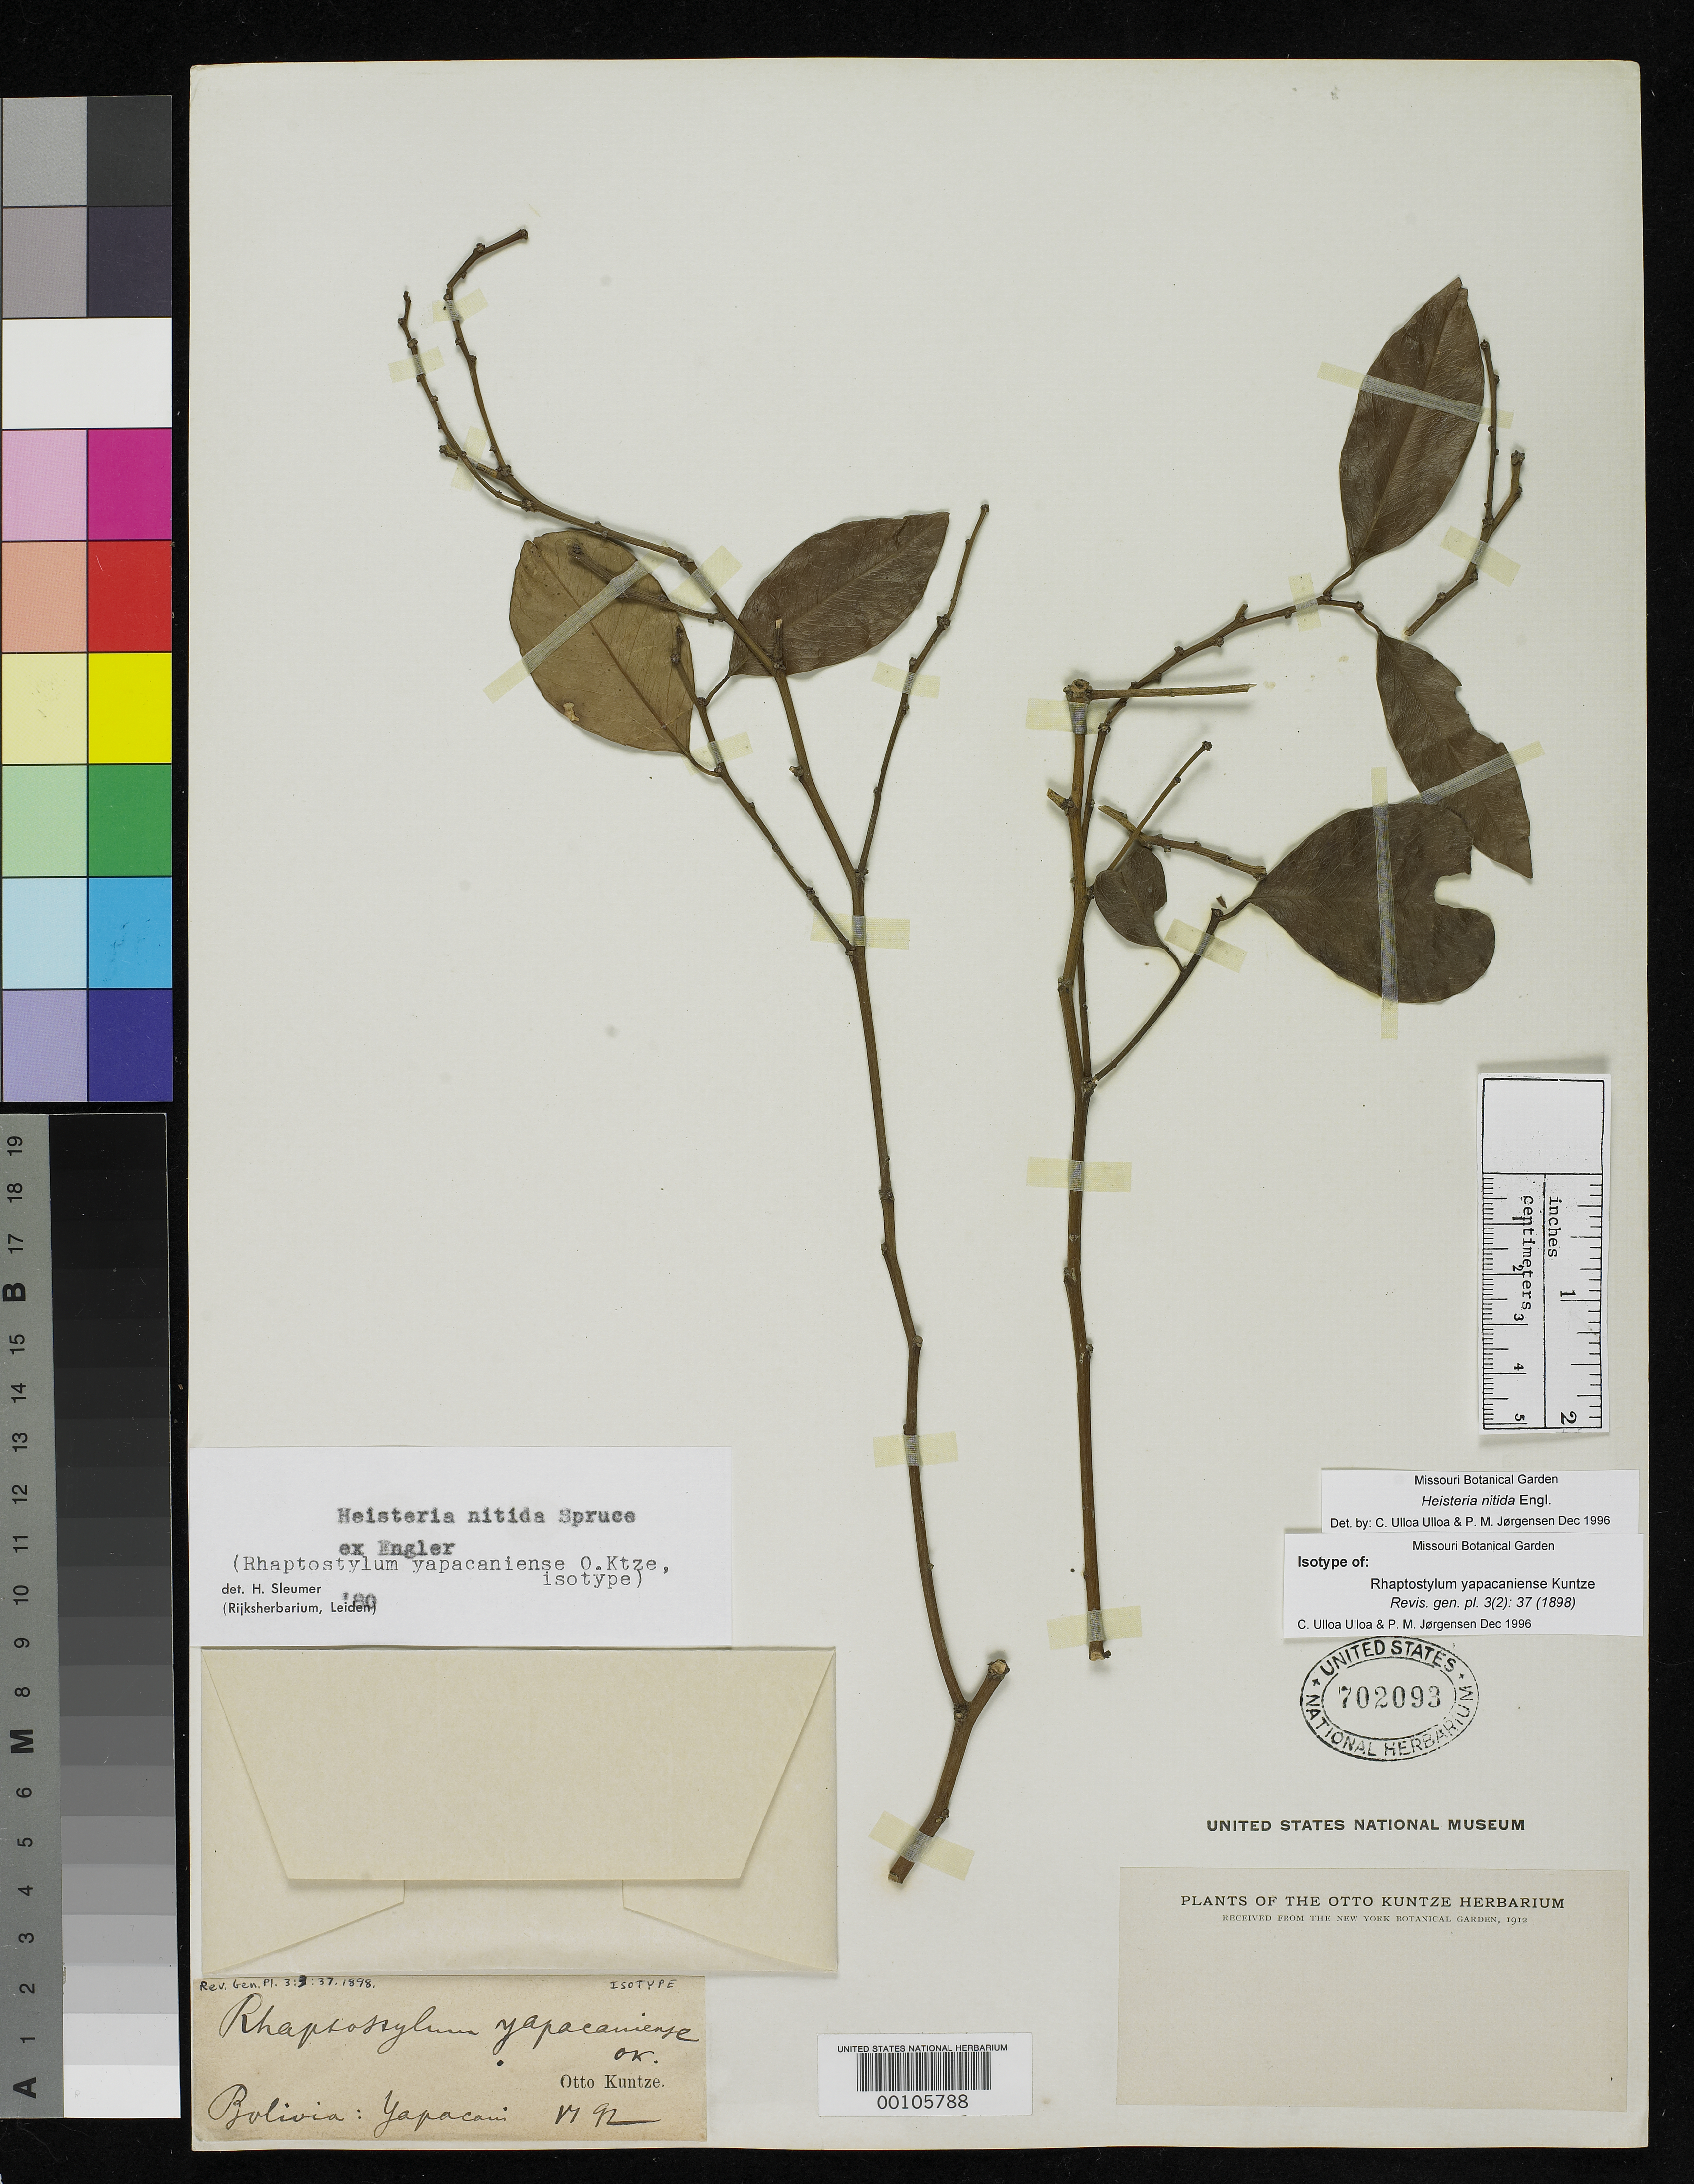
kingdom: Plantae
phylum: Tracheophyta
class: Magnoliopsida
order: Santalales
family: Erythropalaceae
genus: Rhaptostylum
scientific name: Rhaptostylum yapacaniense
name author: Kuntze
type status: Isotype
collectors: C.E.O. Kuntze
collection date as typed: Jun 1892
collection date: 1892-06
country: Bolivia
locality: Yapacani.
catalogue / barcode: US 702093